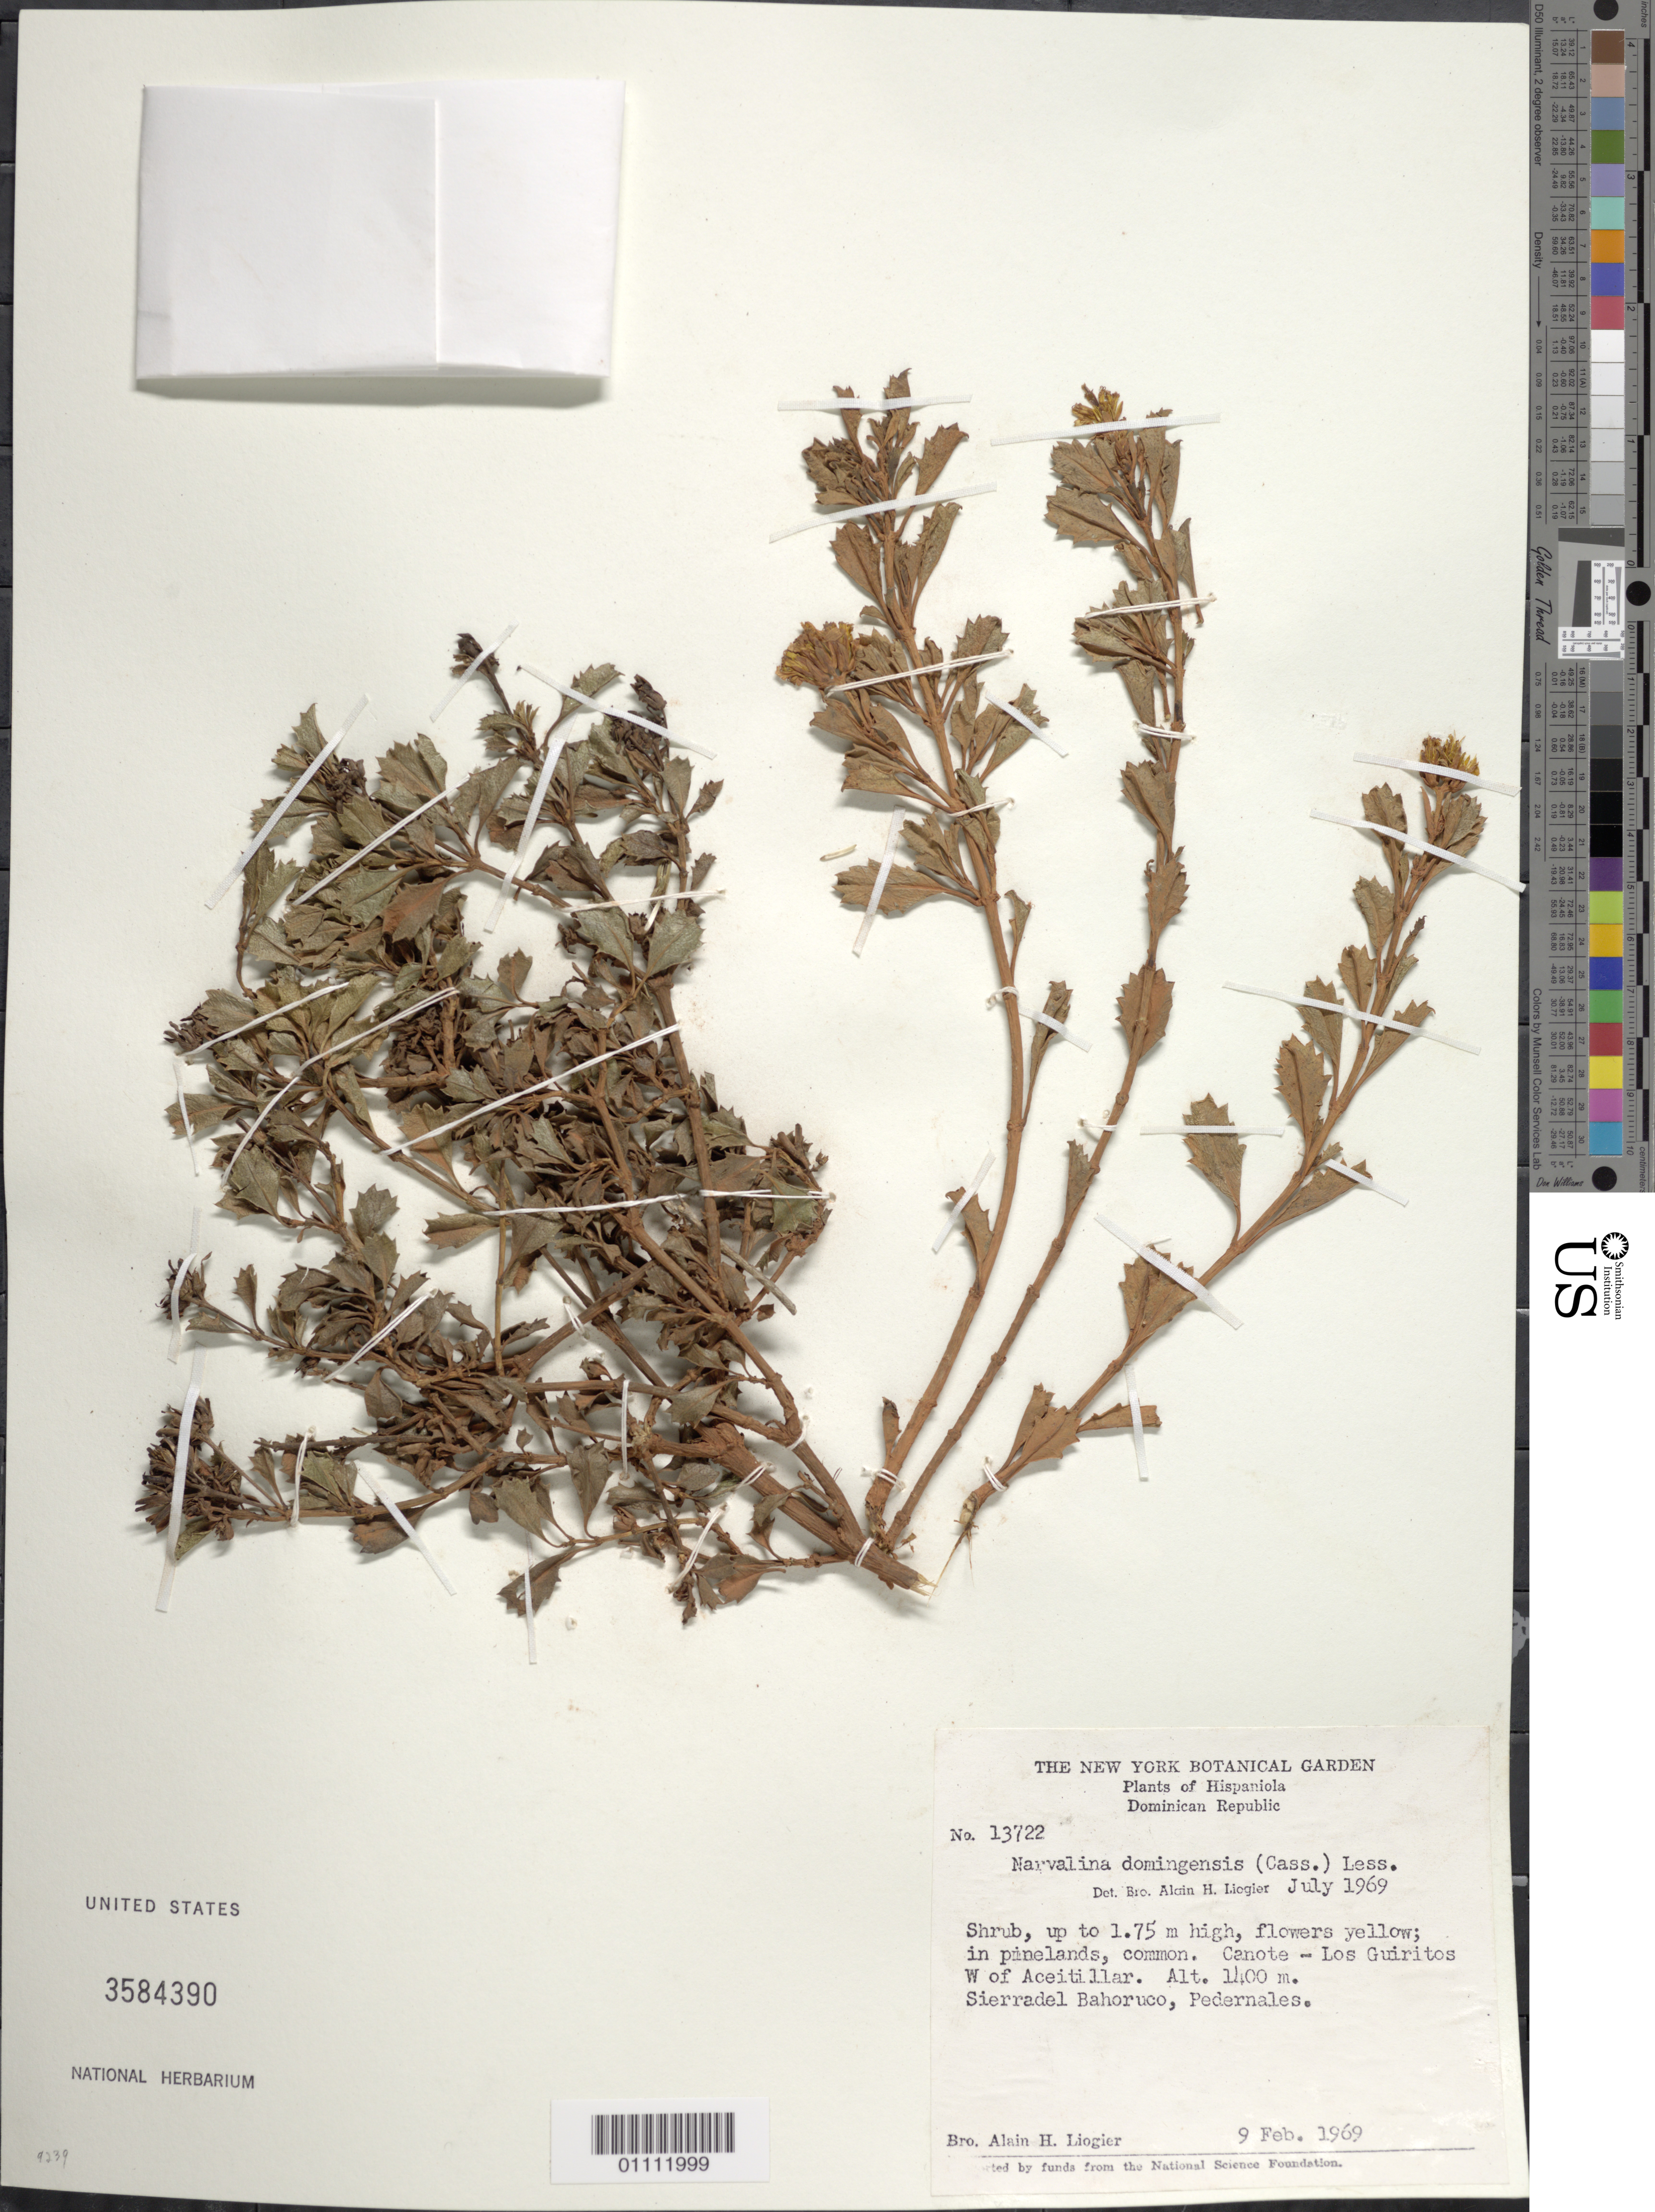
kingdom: Plantae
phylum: Tracheophyta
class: Magnoliopsida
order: Asterales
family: Asteraceae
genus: Narvalina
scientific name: Narvalina domingensis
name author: (Cass.) Less.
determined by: Liogier, Alain H.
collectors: A. H. Liogier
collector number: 13722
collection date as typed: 09 Feb 1969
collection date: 1969-02-09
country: Dominican Republic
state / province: Pedernales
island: Hispaniola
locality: Sierra del Bahoruco, Canote - Los Guiritos, W of Aceitillar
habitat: In pinelands; common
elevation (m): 1400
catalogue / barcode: US 3584390